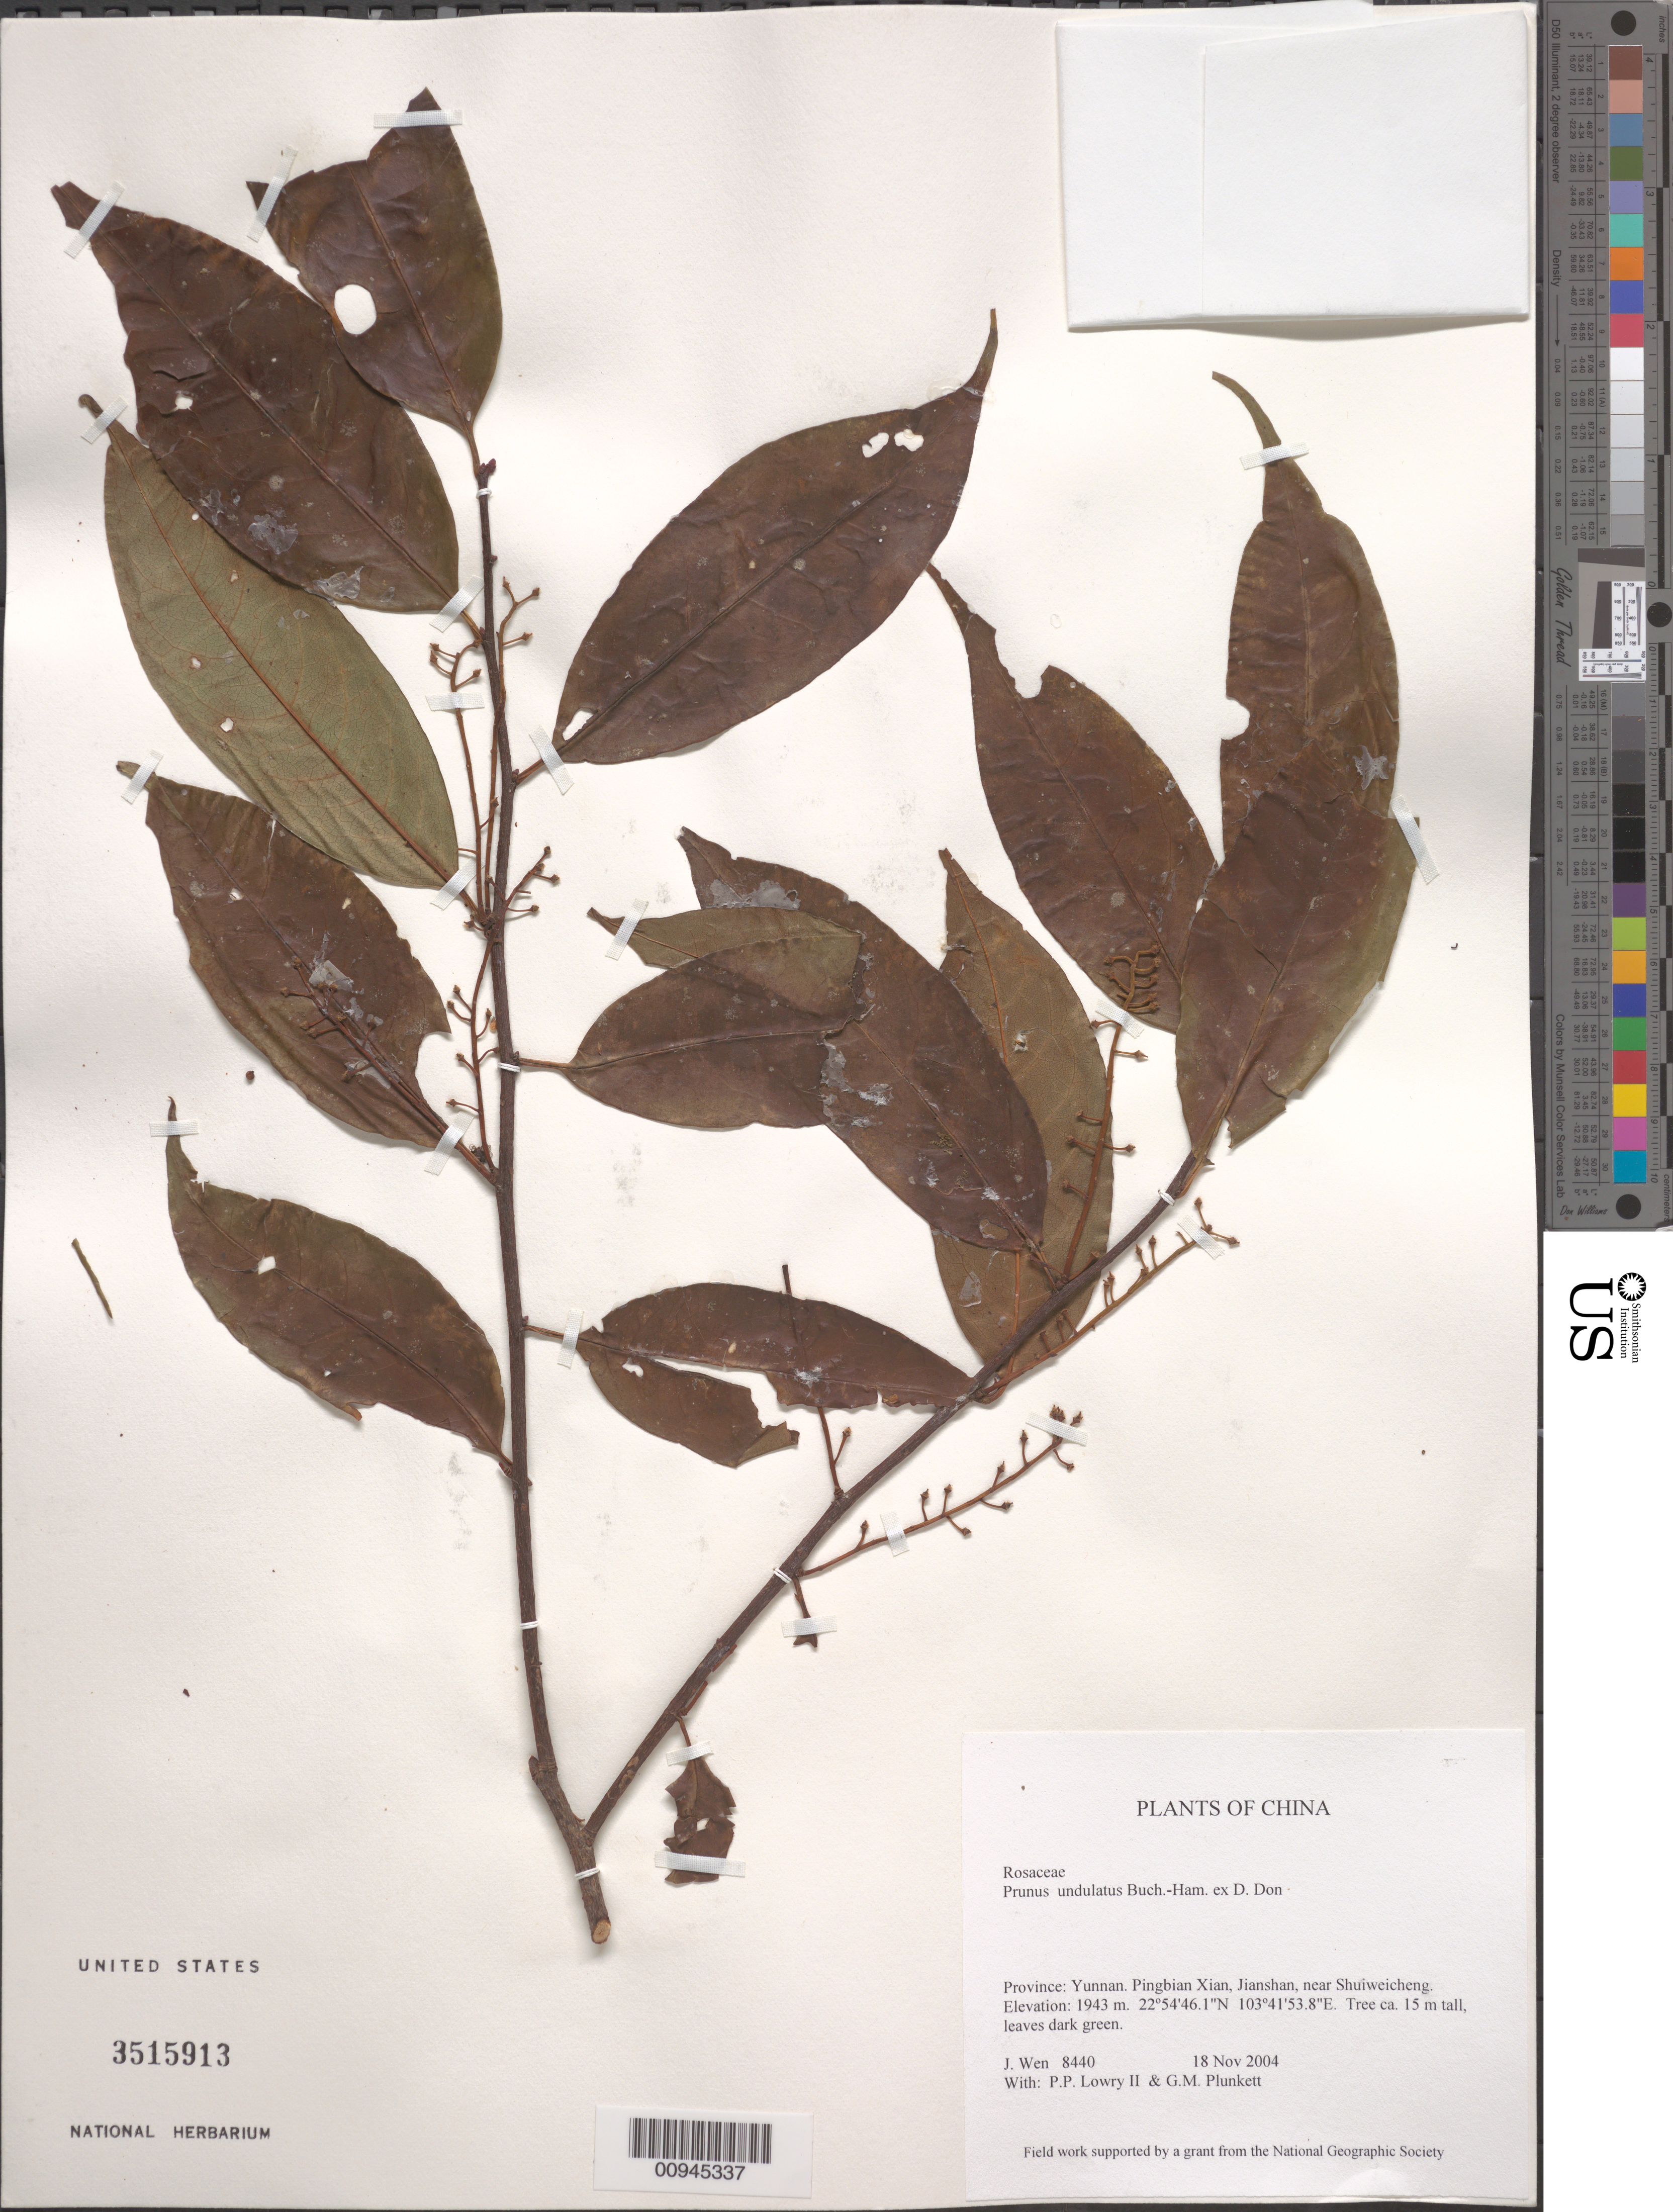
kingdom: Plantae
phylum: Tracheophyta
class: Magnoliopsida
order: Rosales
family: Rosaceae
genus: Prunus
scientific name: Prunus undulatus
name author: Buch.-Ham. ex D. Don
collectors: J. Wen, P. P. Lowry & G. M. Plunkett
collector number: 8440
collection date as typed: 18 Nov 2004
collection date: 2004-11-18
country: China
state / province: Yunnan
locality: Pingbian Xian, Jianshan, near Shuiweicheng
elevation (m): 1943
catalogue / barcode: US 3515913